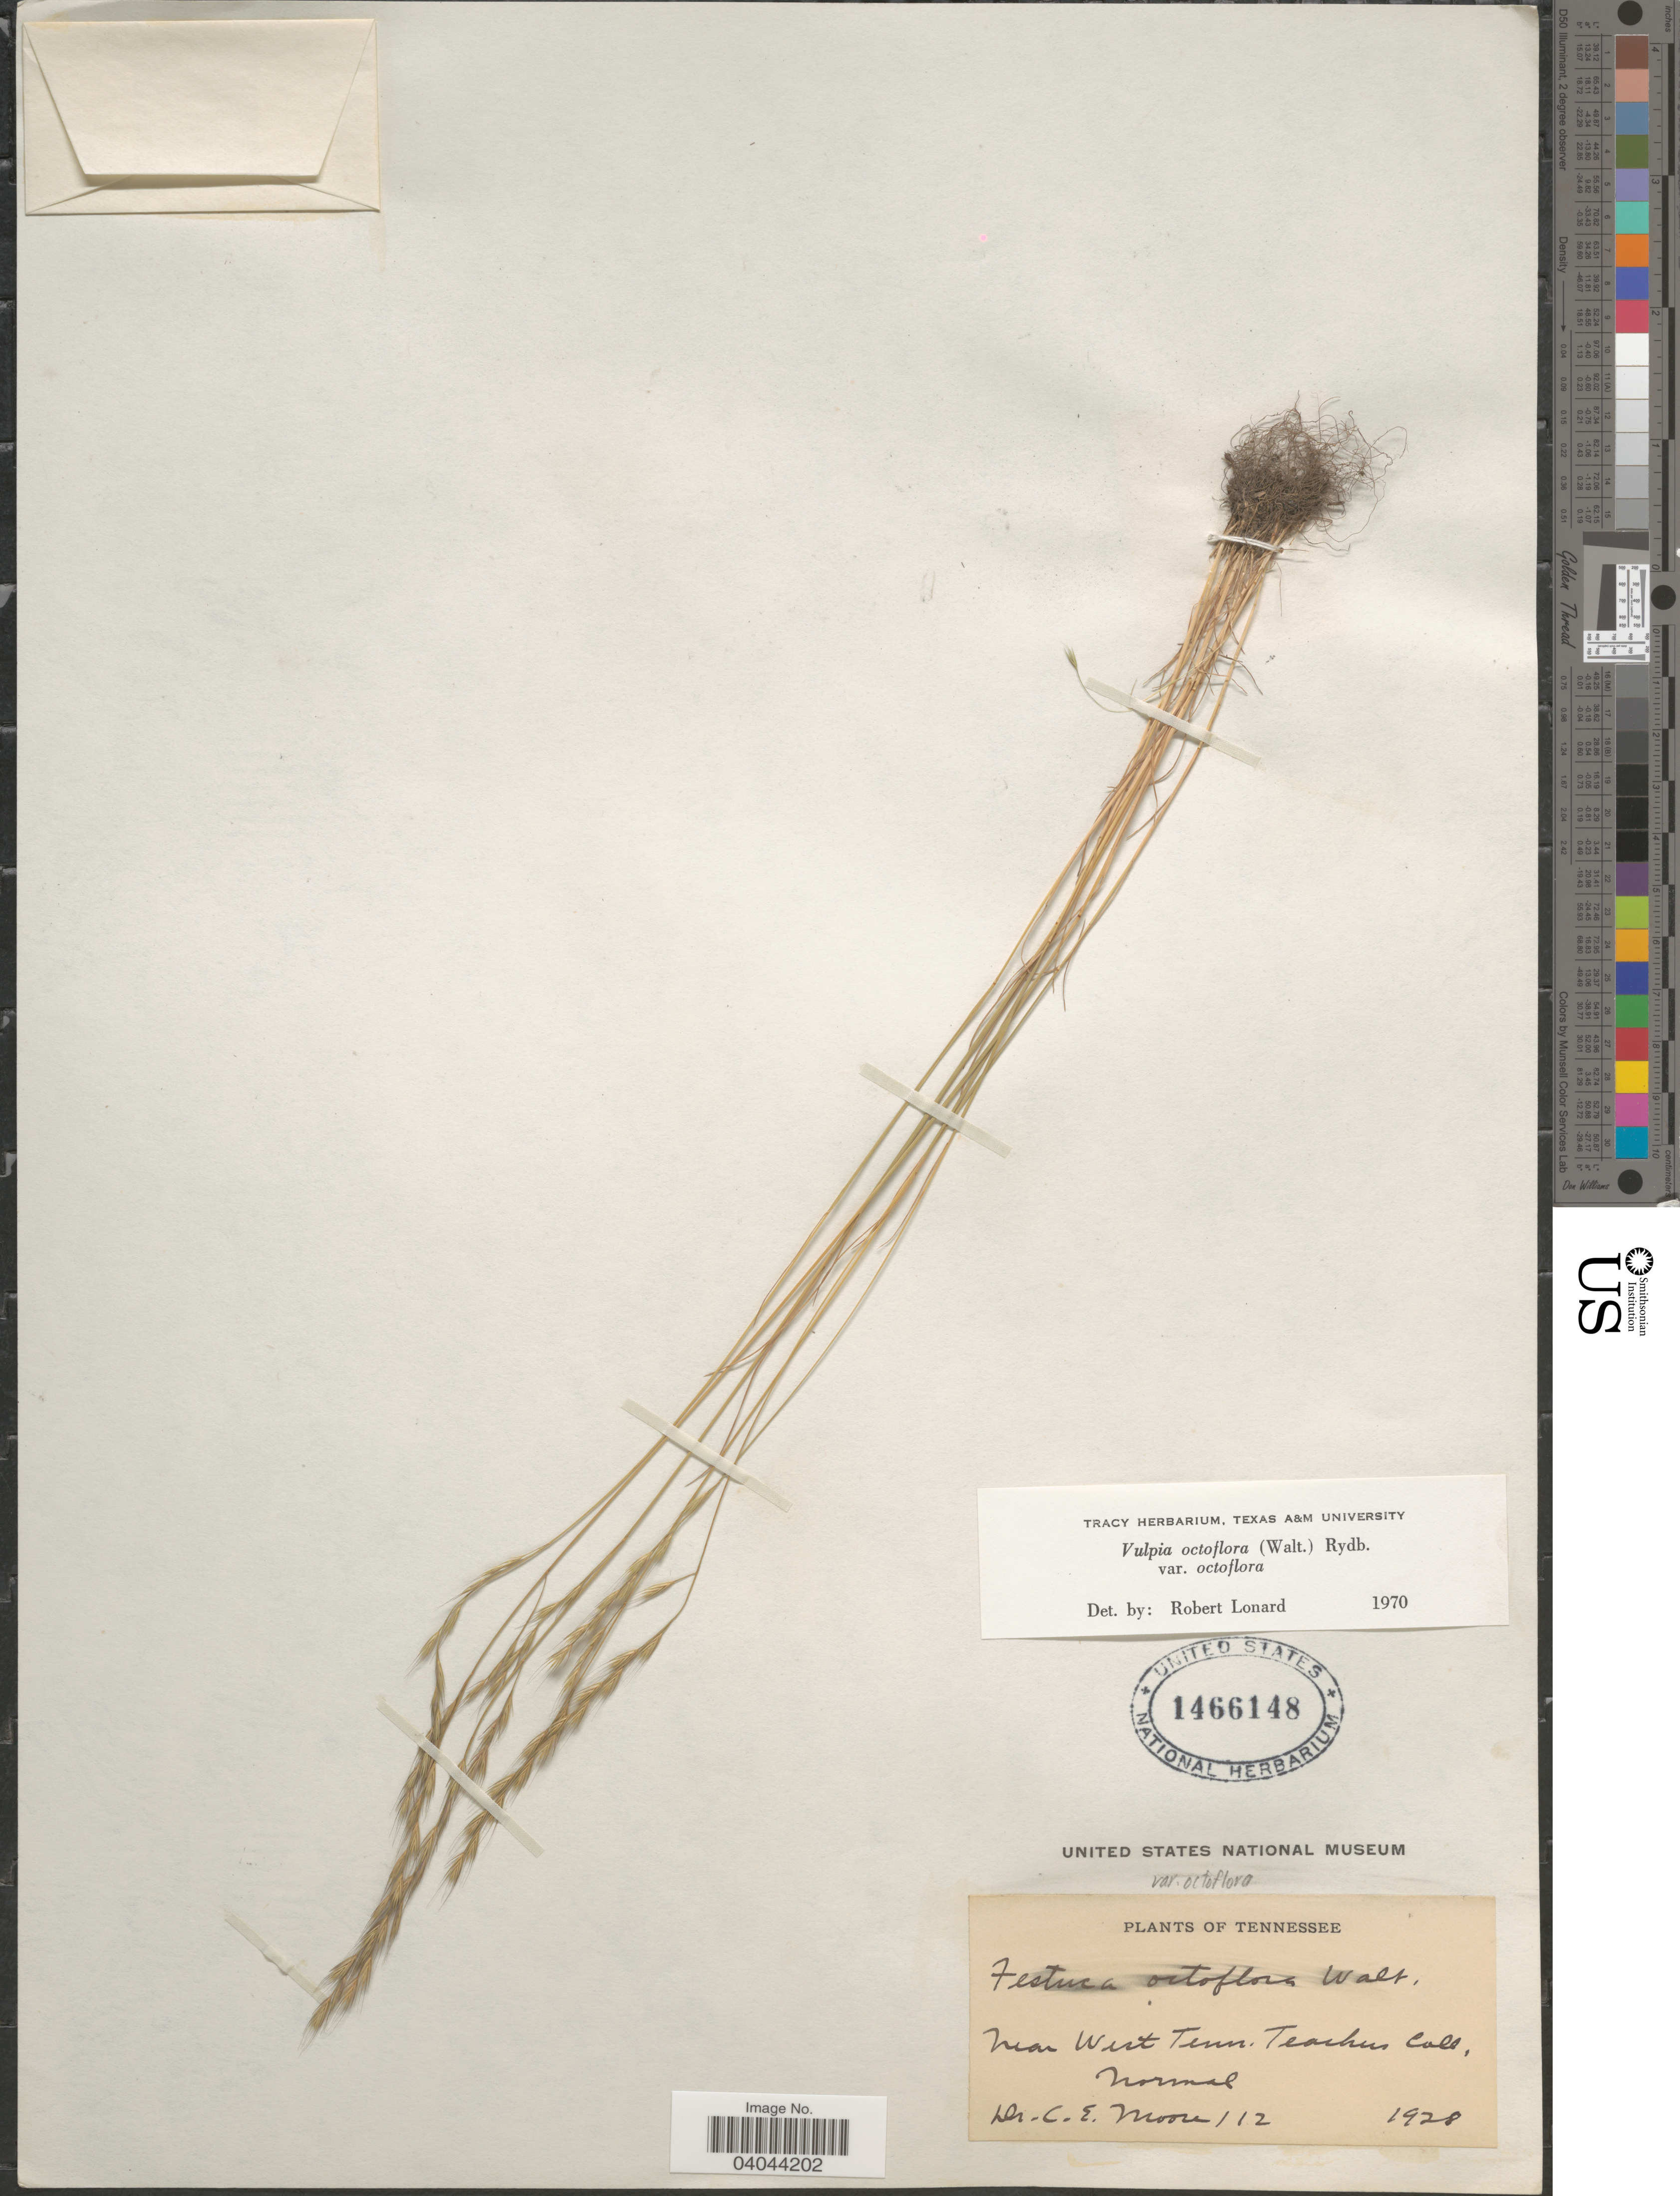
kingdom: Plantae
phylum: Tracheophyta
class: Liliopsida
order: Poales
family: Poaceae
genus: Festuca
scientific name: Festuca octoflora var. octoflora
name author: Walter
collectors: C. Moore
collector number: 112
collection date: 1928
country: United States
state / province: Tennessee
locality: Near West Tenn. Teachers Coll, Normal.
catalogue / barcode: US 1466148